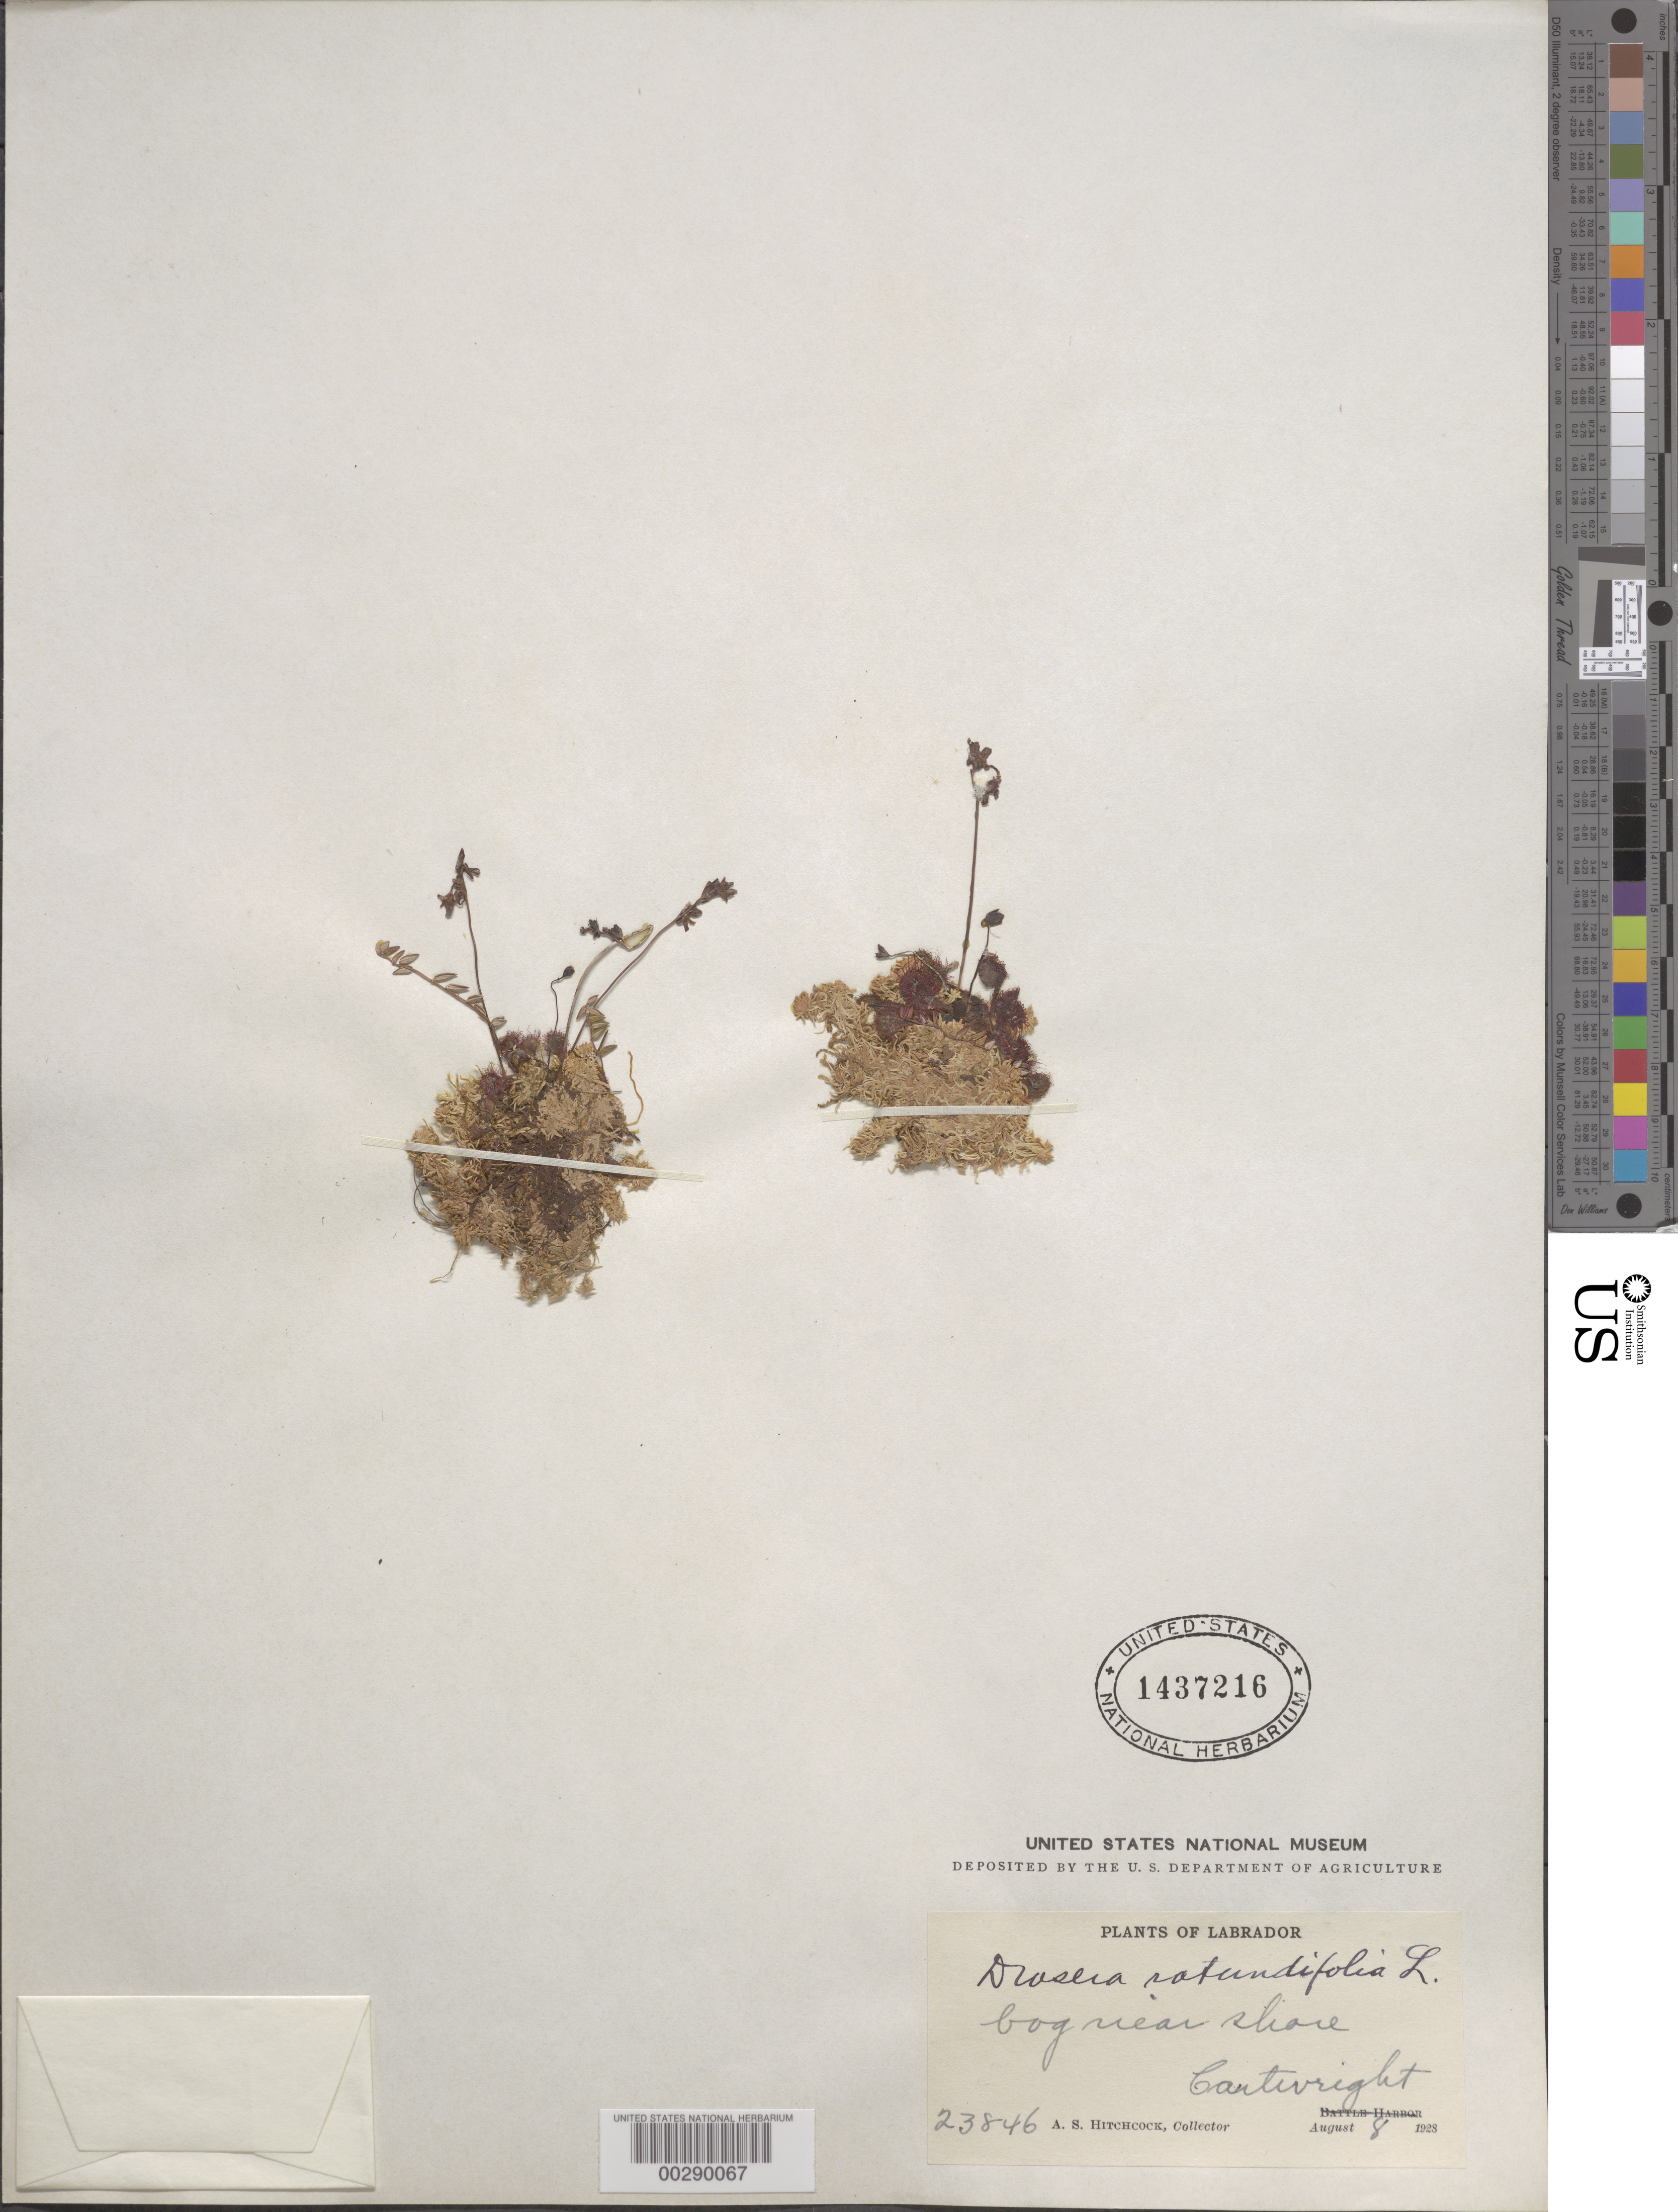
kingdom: Plantae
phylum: Tracheophyta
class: Magnoliopsida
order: Caryophyllales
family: Droseraceae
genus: Drosera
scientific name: Drosera rotundifolia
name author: L.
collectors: A. S. Hitchcock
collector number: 23846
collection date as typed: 08 Aug 1928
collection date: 1928-08-08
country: Canada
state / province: Newfoundland and Labrador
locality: Labrador, cartwright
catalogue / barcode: US 1437216